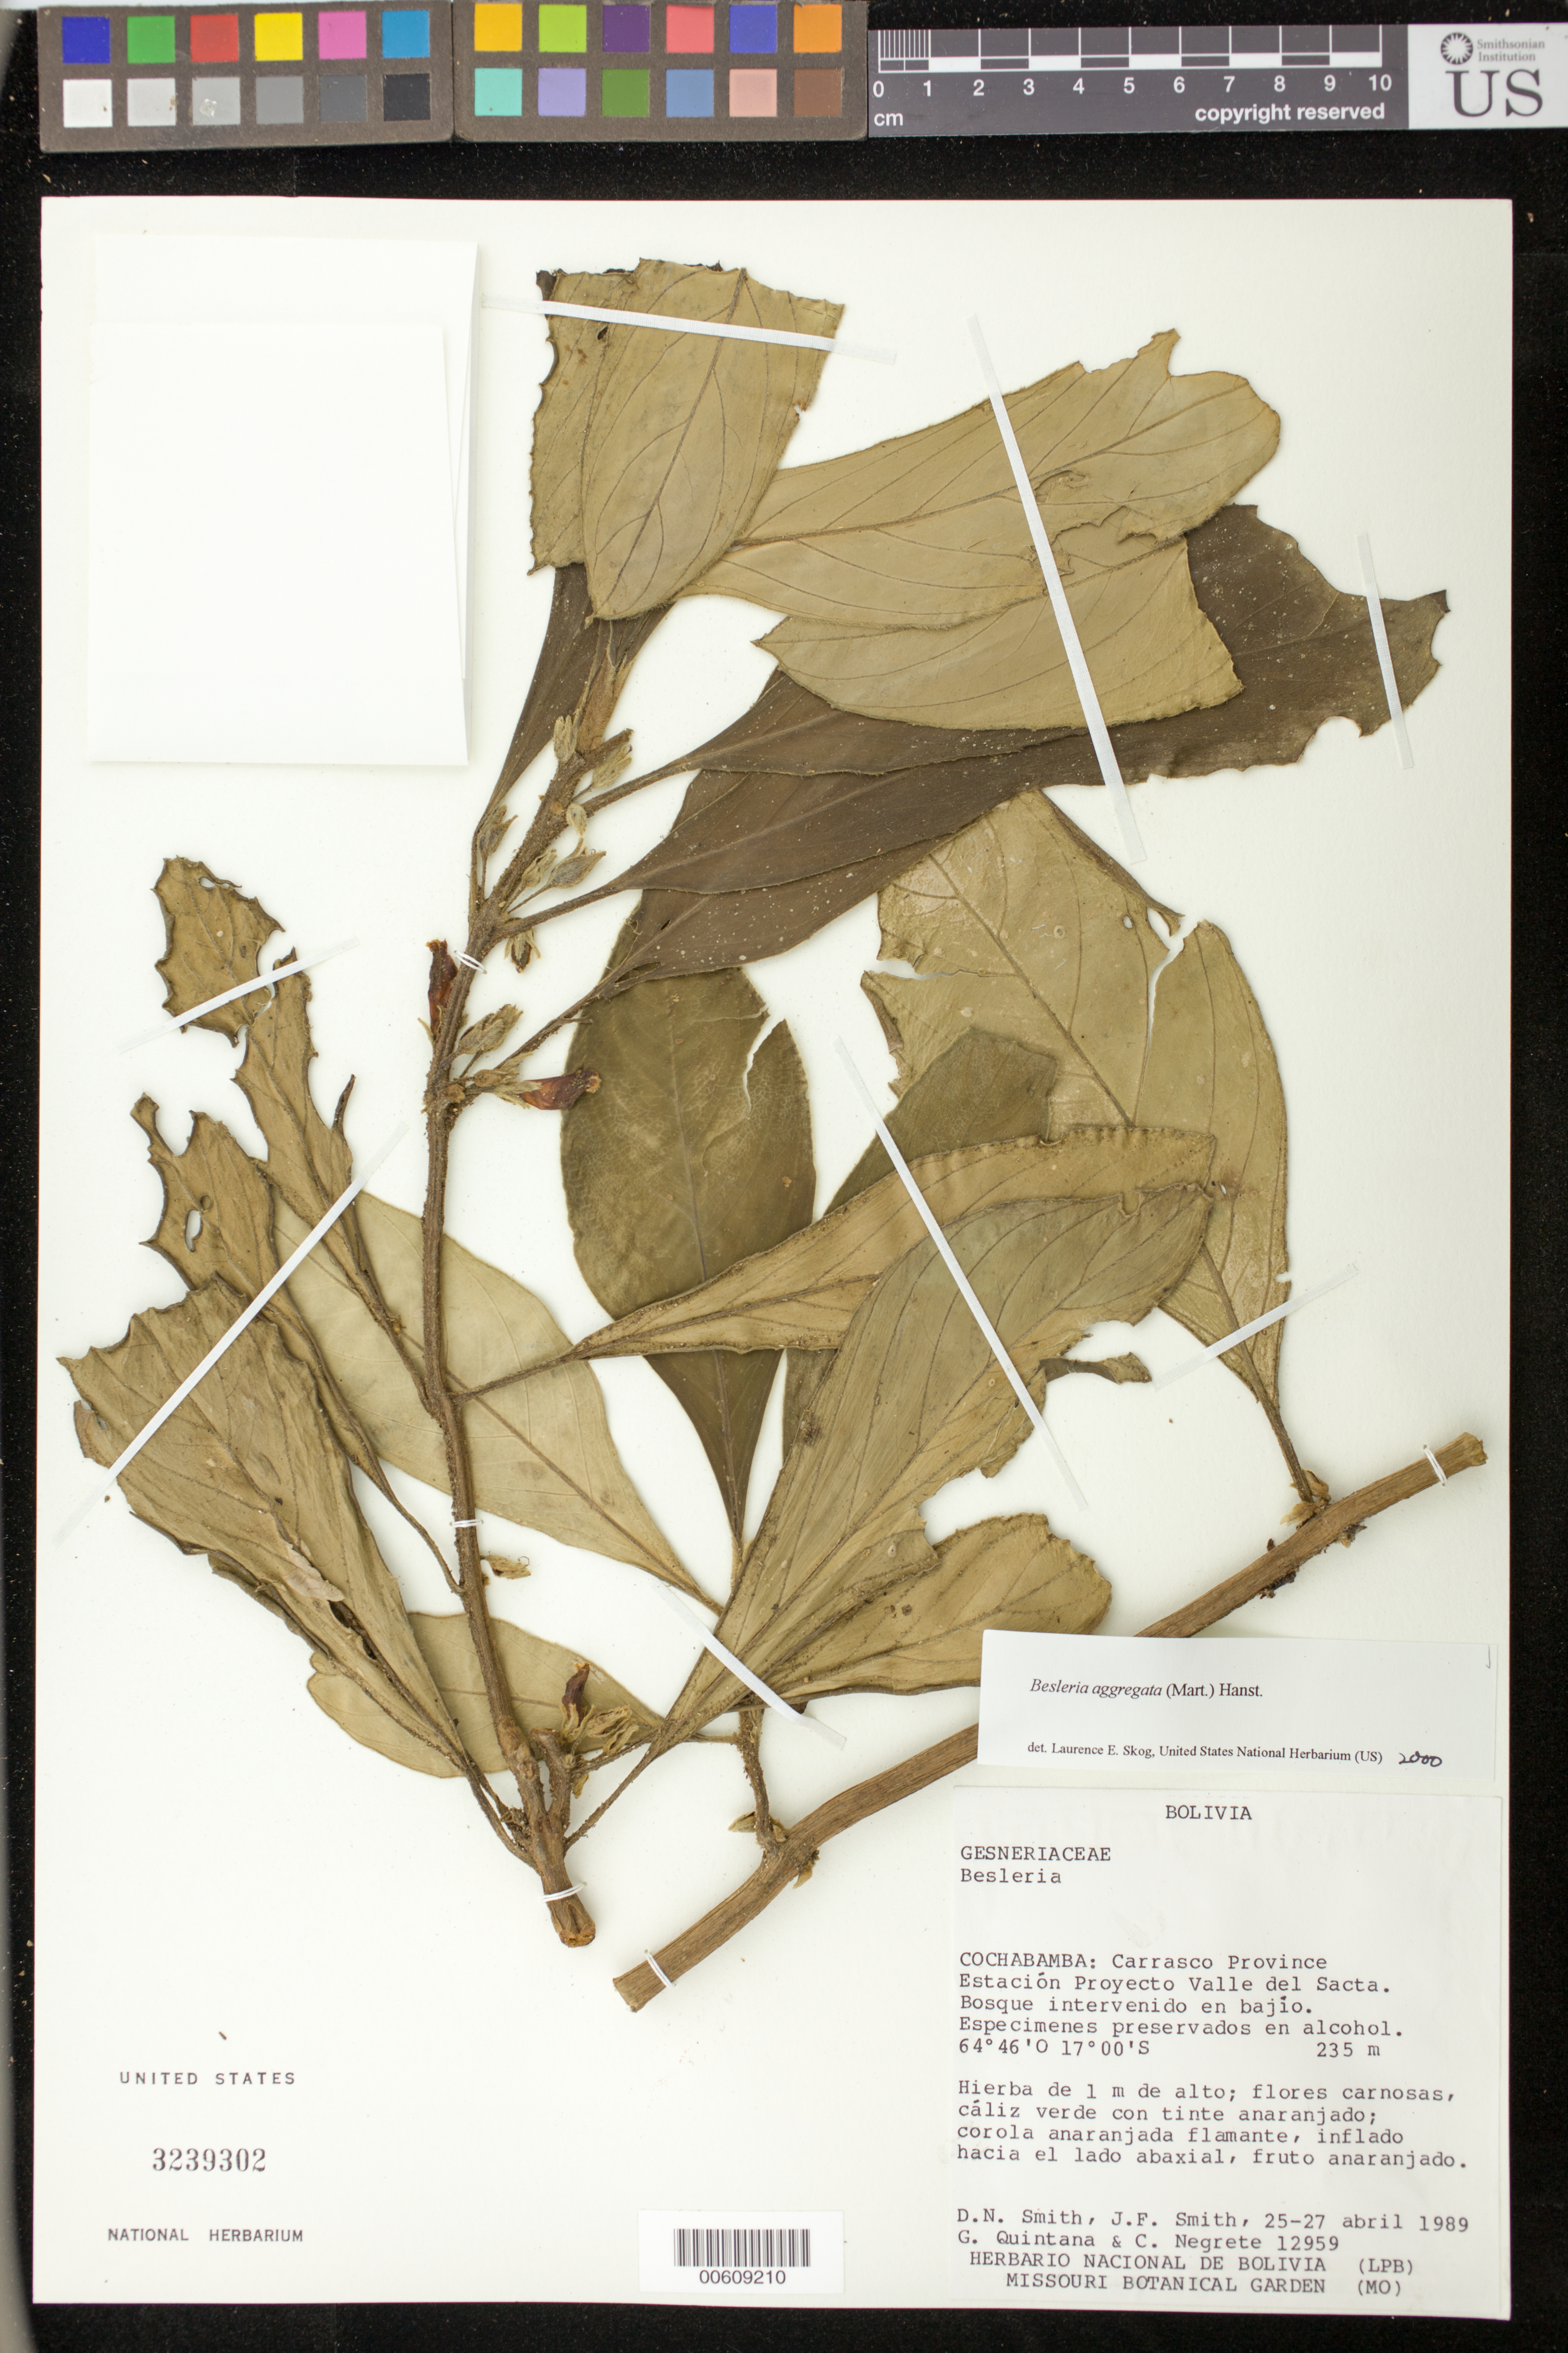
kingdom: Plantae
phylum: Tracheophyta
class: Magnoliopsida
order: Lamiales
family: Gesneriaceae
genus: Besleria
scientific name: Besleria aggregata var. aggregata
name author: (Mart.) Hanst.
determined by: Skog, Laurence E.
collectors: D. Smith, F. Smith, G. Quintana & C. Negrete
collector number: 12959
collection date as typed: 25-27 Apr 1989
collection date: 1989-04-25/1989-04-27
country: Bolivia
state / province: Cochabamba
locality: Prov. Carrasco; Estación Proyecto Valle del Sacta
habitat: Bosque intervenido en bajío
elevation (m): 235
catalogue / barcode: US 3239302